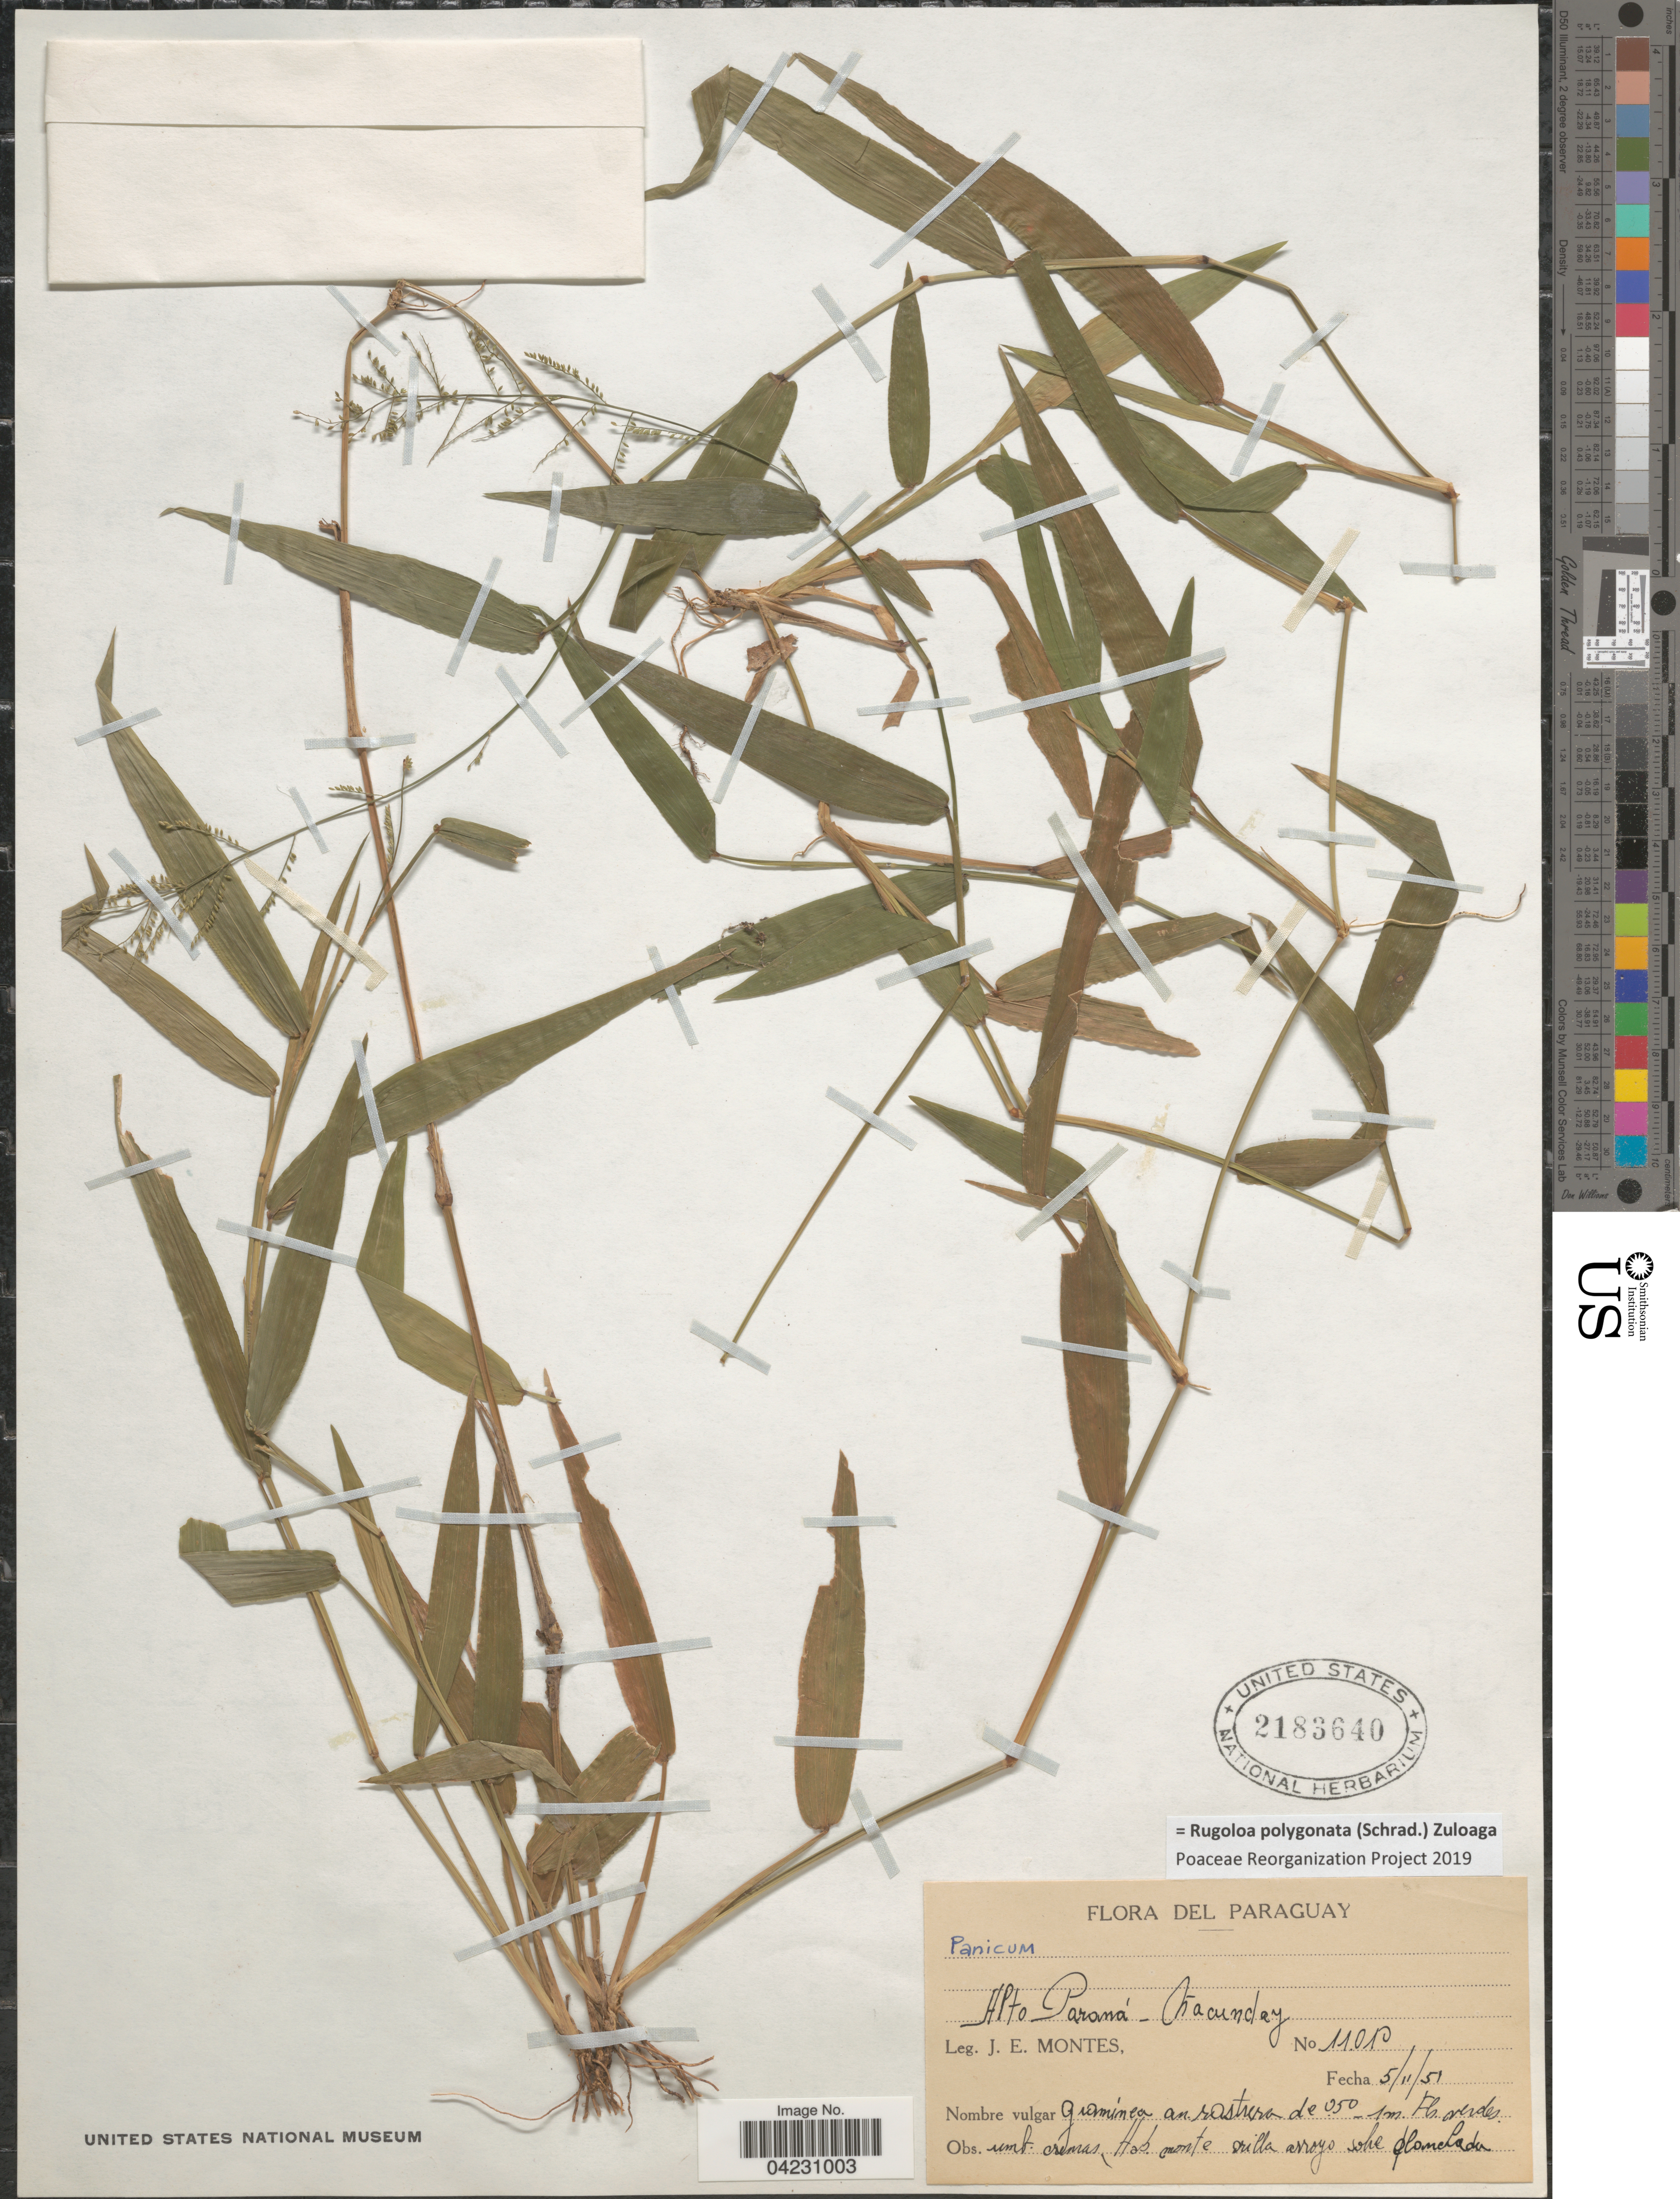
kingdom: Plantae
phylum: Tracheophyta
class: Liliopsida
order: Poales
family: Poaceae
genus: Rugoloa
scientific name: Rugoloa polygonata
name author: (Schrad.) Zuloaga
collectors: J. E. Montes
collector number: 1101*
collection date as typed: Transcribed d/m/y: 5/11/51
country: Paraguay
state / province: Alto Parana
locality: Alto Paraná - Ñacunday.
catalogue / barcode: US 2183640